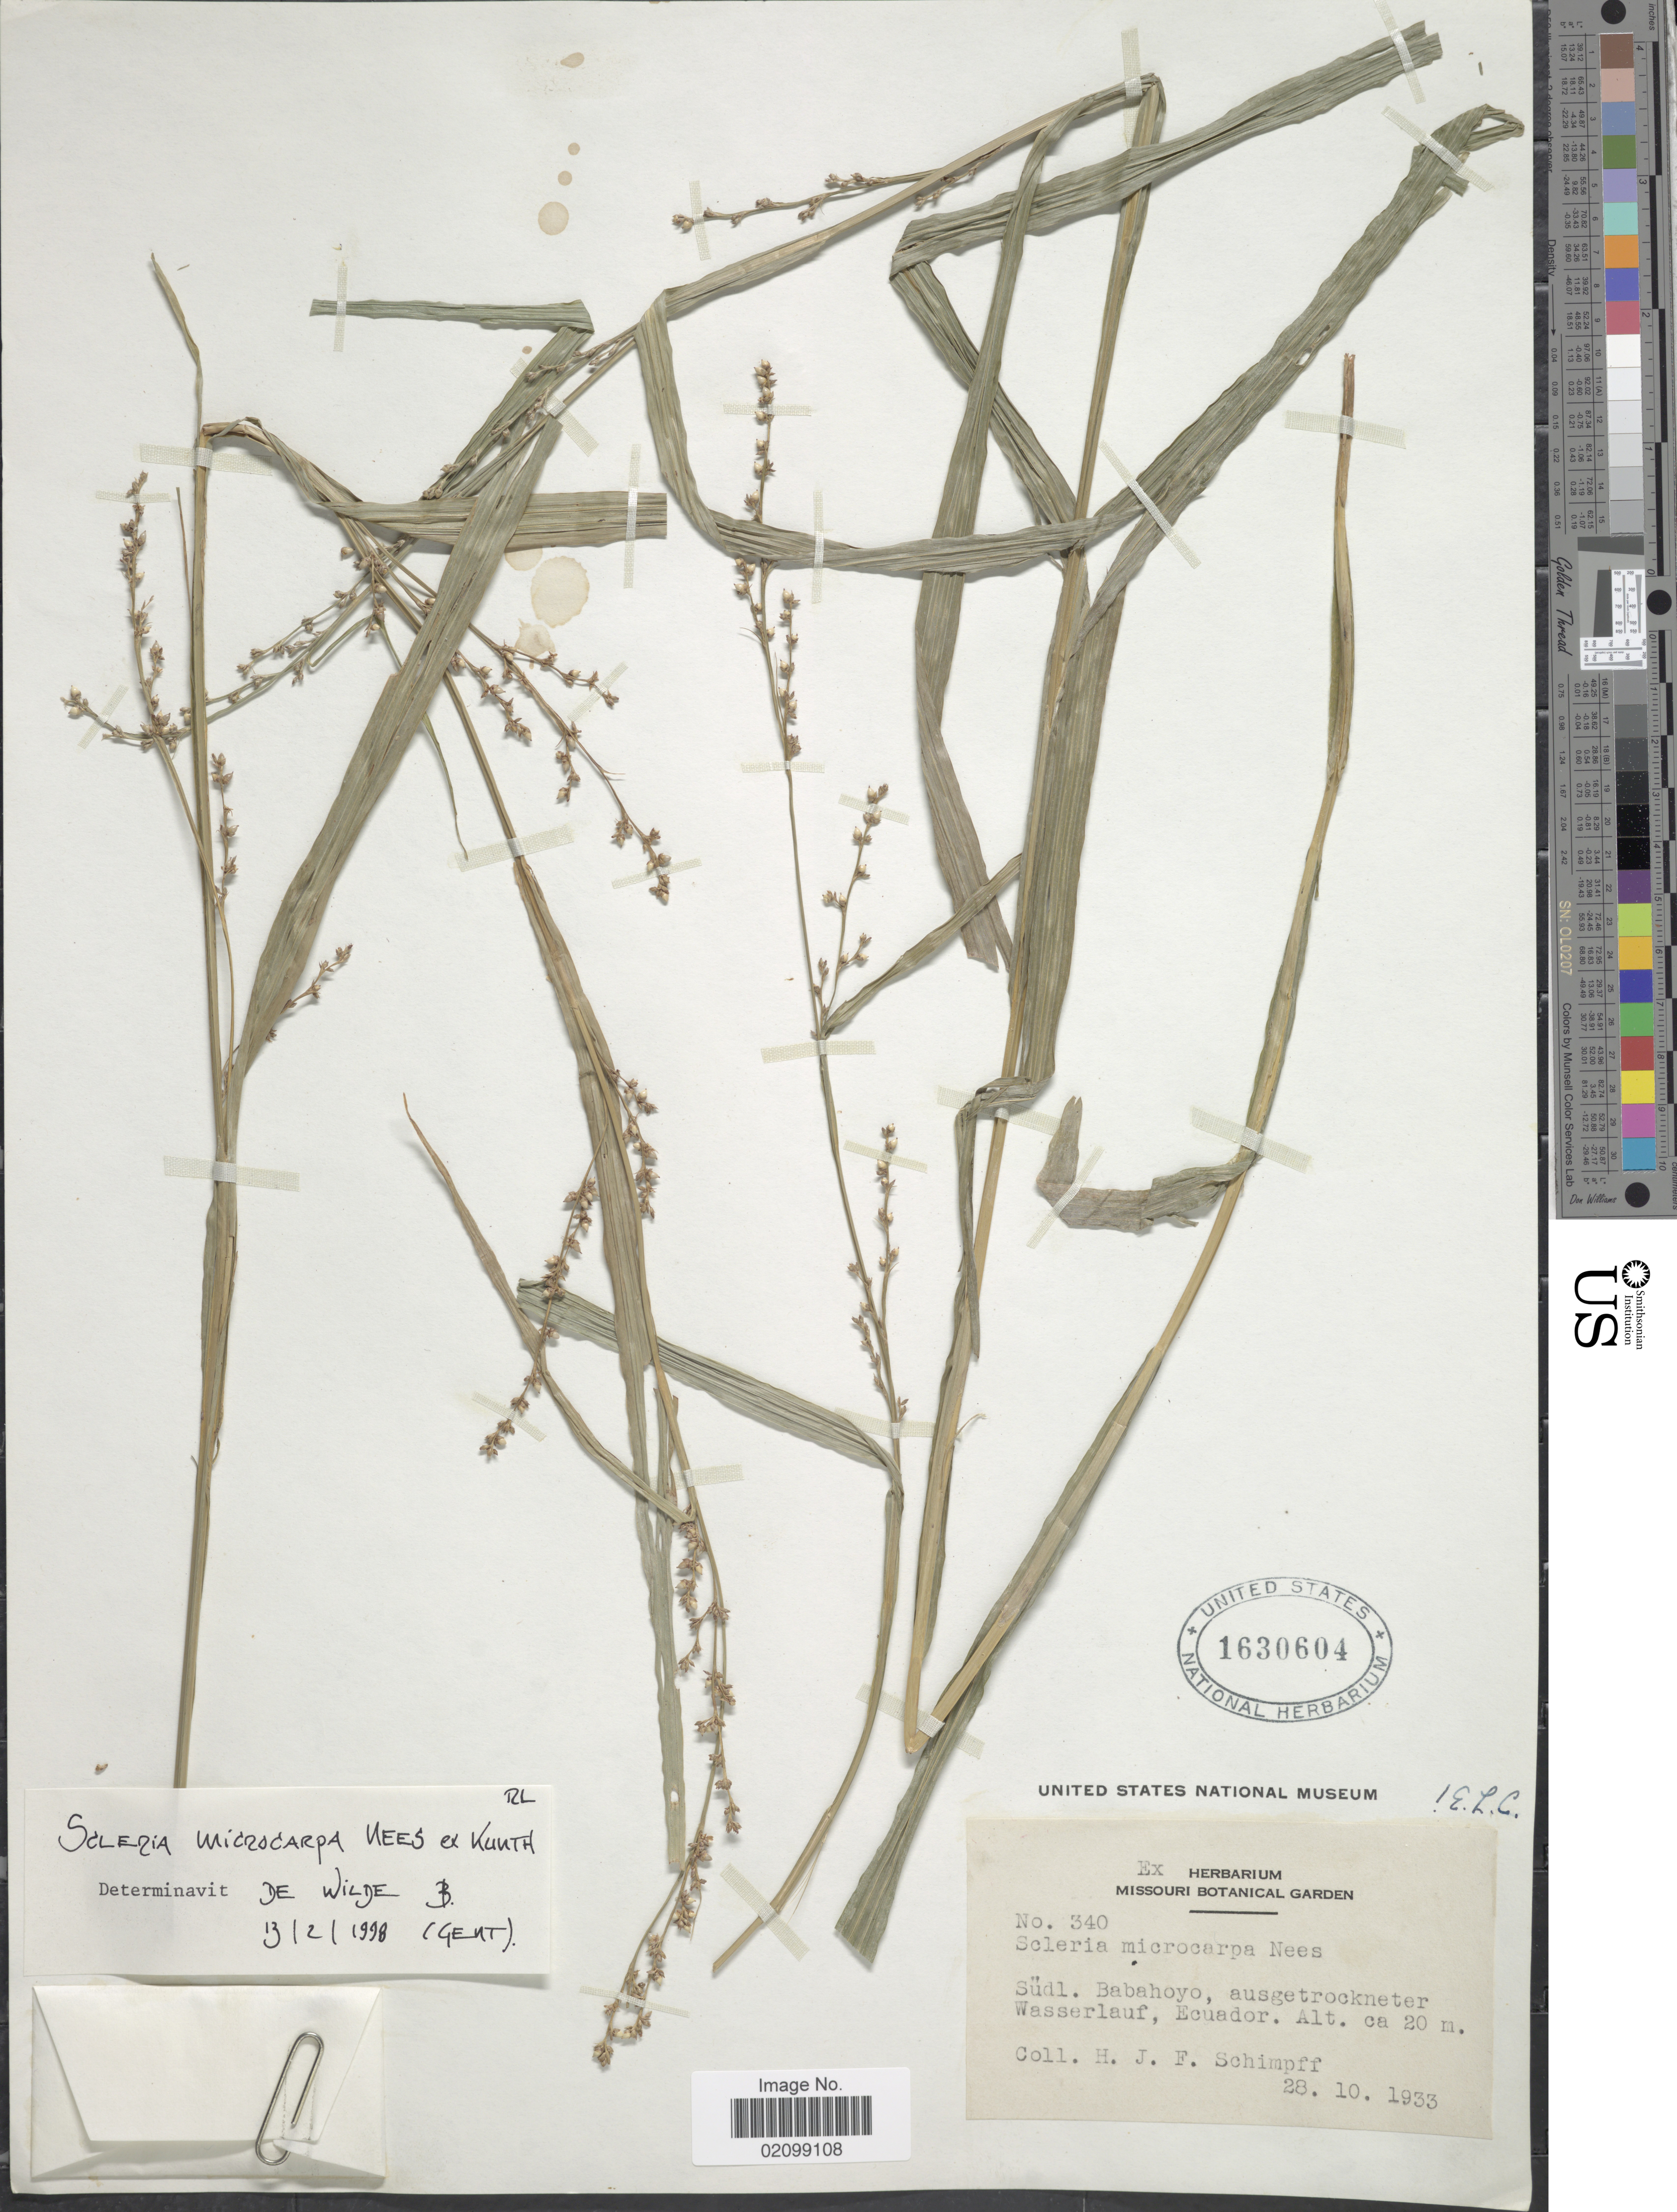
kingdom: Plantae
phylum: Tracheophyta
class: Liliopsida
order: Poales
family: Cyperaceae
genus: Scleria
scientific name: Scleria microcarpa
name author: Nees ex Kunth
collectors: H. Schimpff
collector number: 340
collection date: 1933-10-28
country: Ecuador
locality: Sudl.Babahoyo, Ausgetrockneter, Wasserlauf, Ecuador.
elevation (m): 20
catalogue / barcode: US 1630604